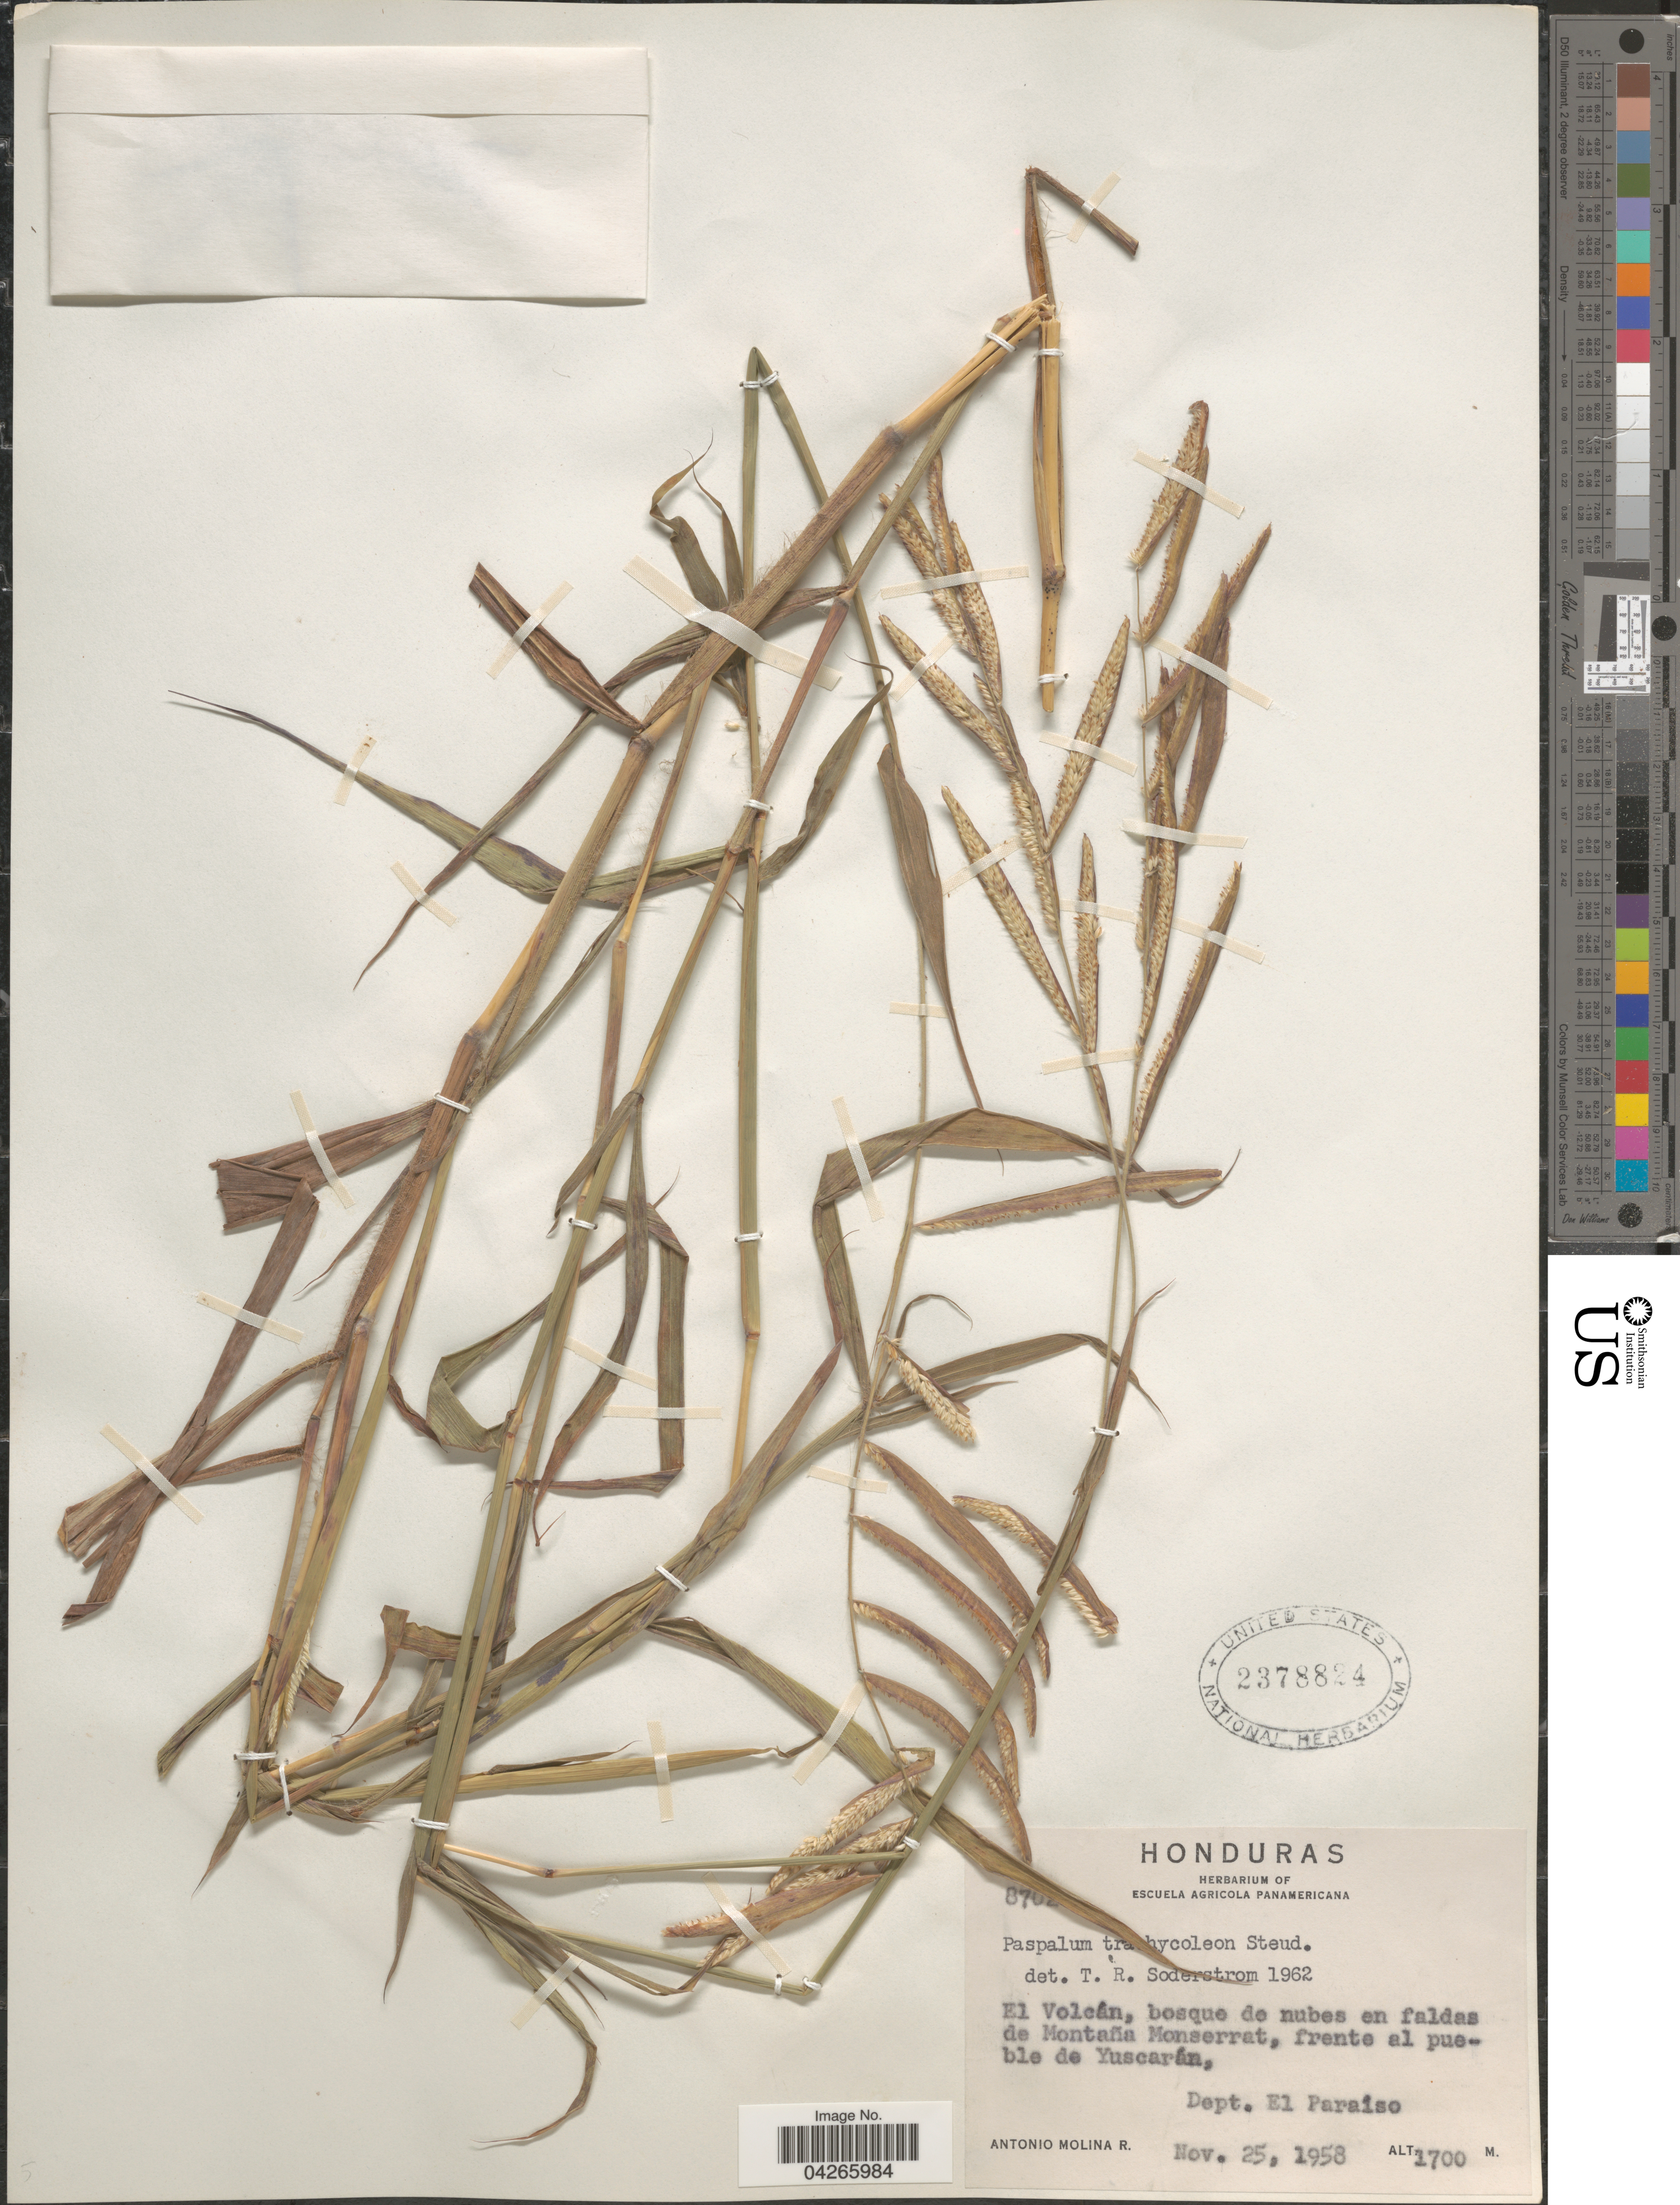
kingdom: Plantae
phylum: Tracheophyta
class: Liliopsida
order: Poales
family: Poaceae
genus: Paspalum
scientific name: Paspalum trachycoleon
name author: Steud.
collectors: A. Molina R.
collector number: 870!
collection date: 1958-11-25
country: Honduras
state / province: El Paraiso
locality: El Volcán, bosque de nubes en faldas de Montaña Monserrat, frente al pueblo de Yuscarán, Dept. El Paraíso.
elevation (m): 1700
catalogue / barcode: US 2378824